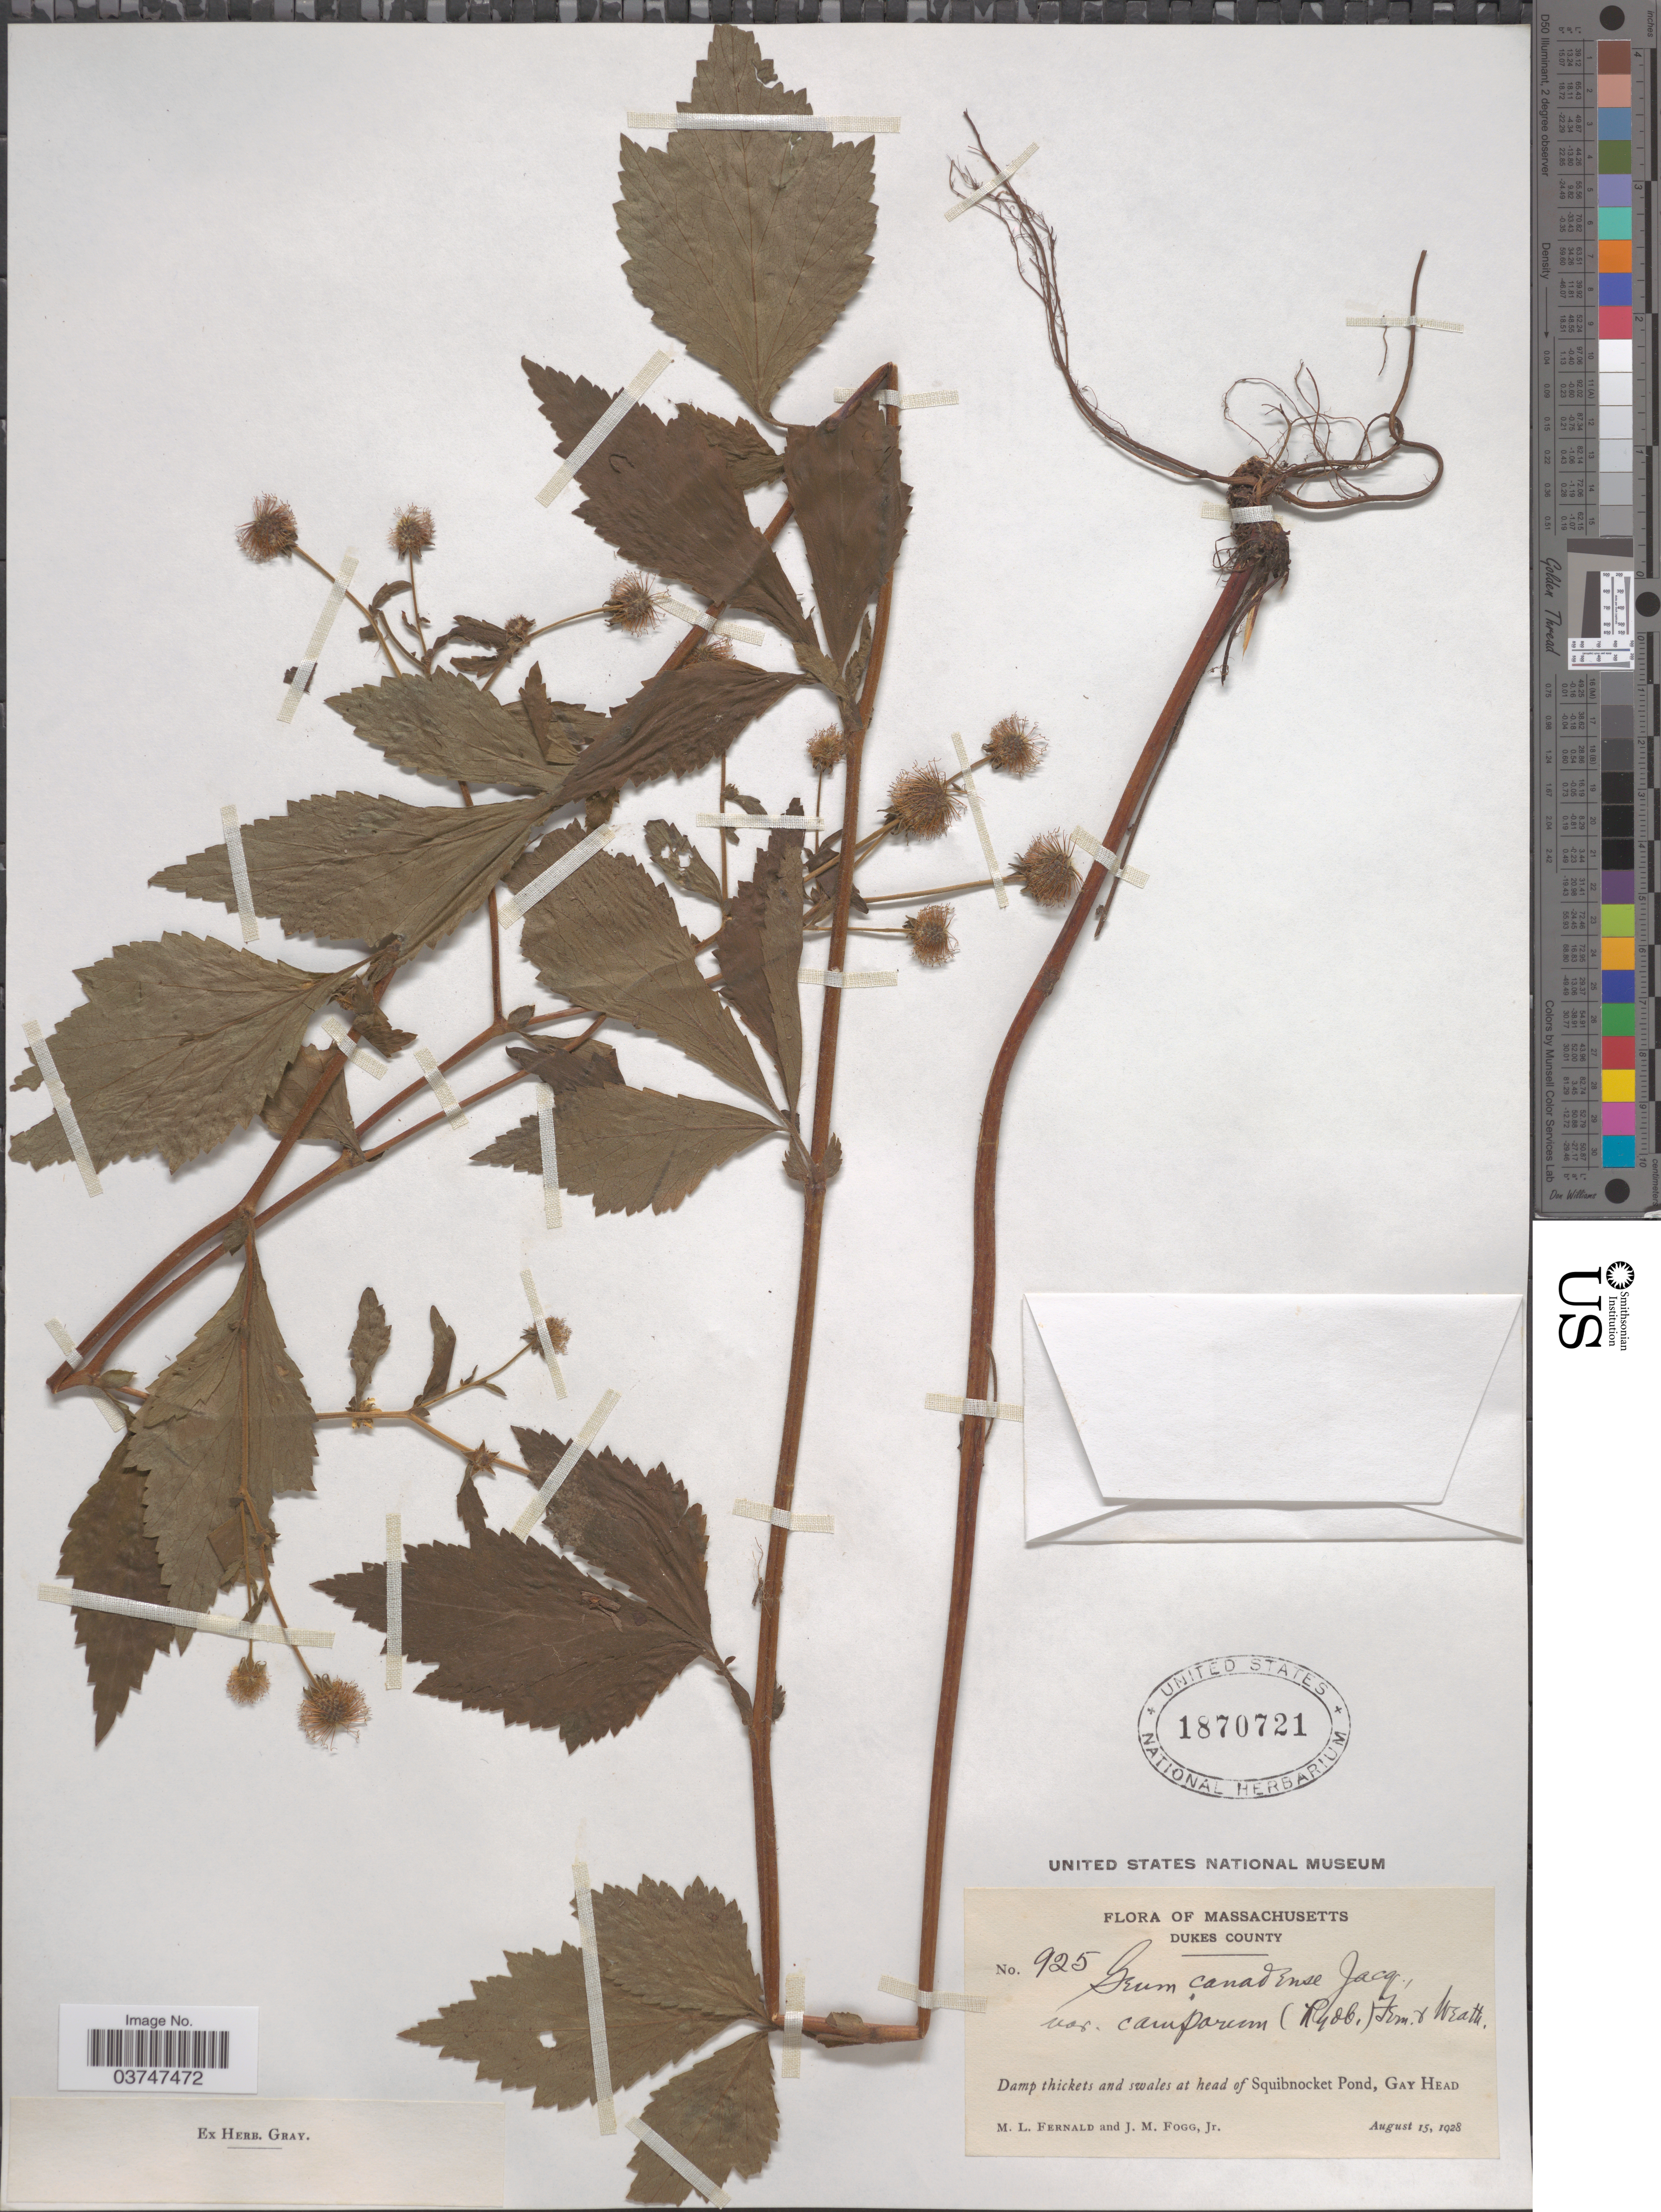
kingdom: Plantae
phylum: Tracheophyta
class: Magnoliopsida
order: Rosales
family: Rosaceae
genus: Geum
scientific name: Geum canadense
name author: Jacq.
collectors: M. L. Fernald & J. Fogg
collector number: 925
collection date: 1928-08-15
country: United States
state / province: Massachusetts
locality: Dukes County. Damp thickets and swales at head of Squibnocket Pond, Gay Head.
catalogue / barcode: US 1870721